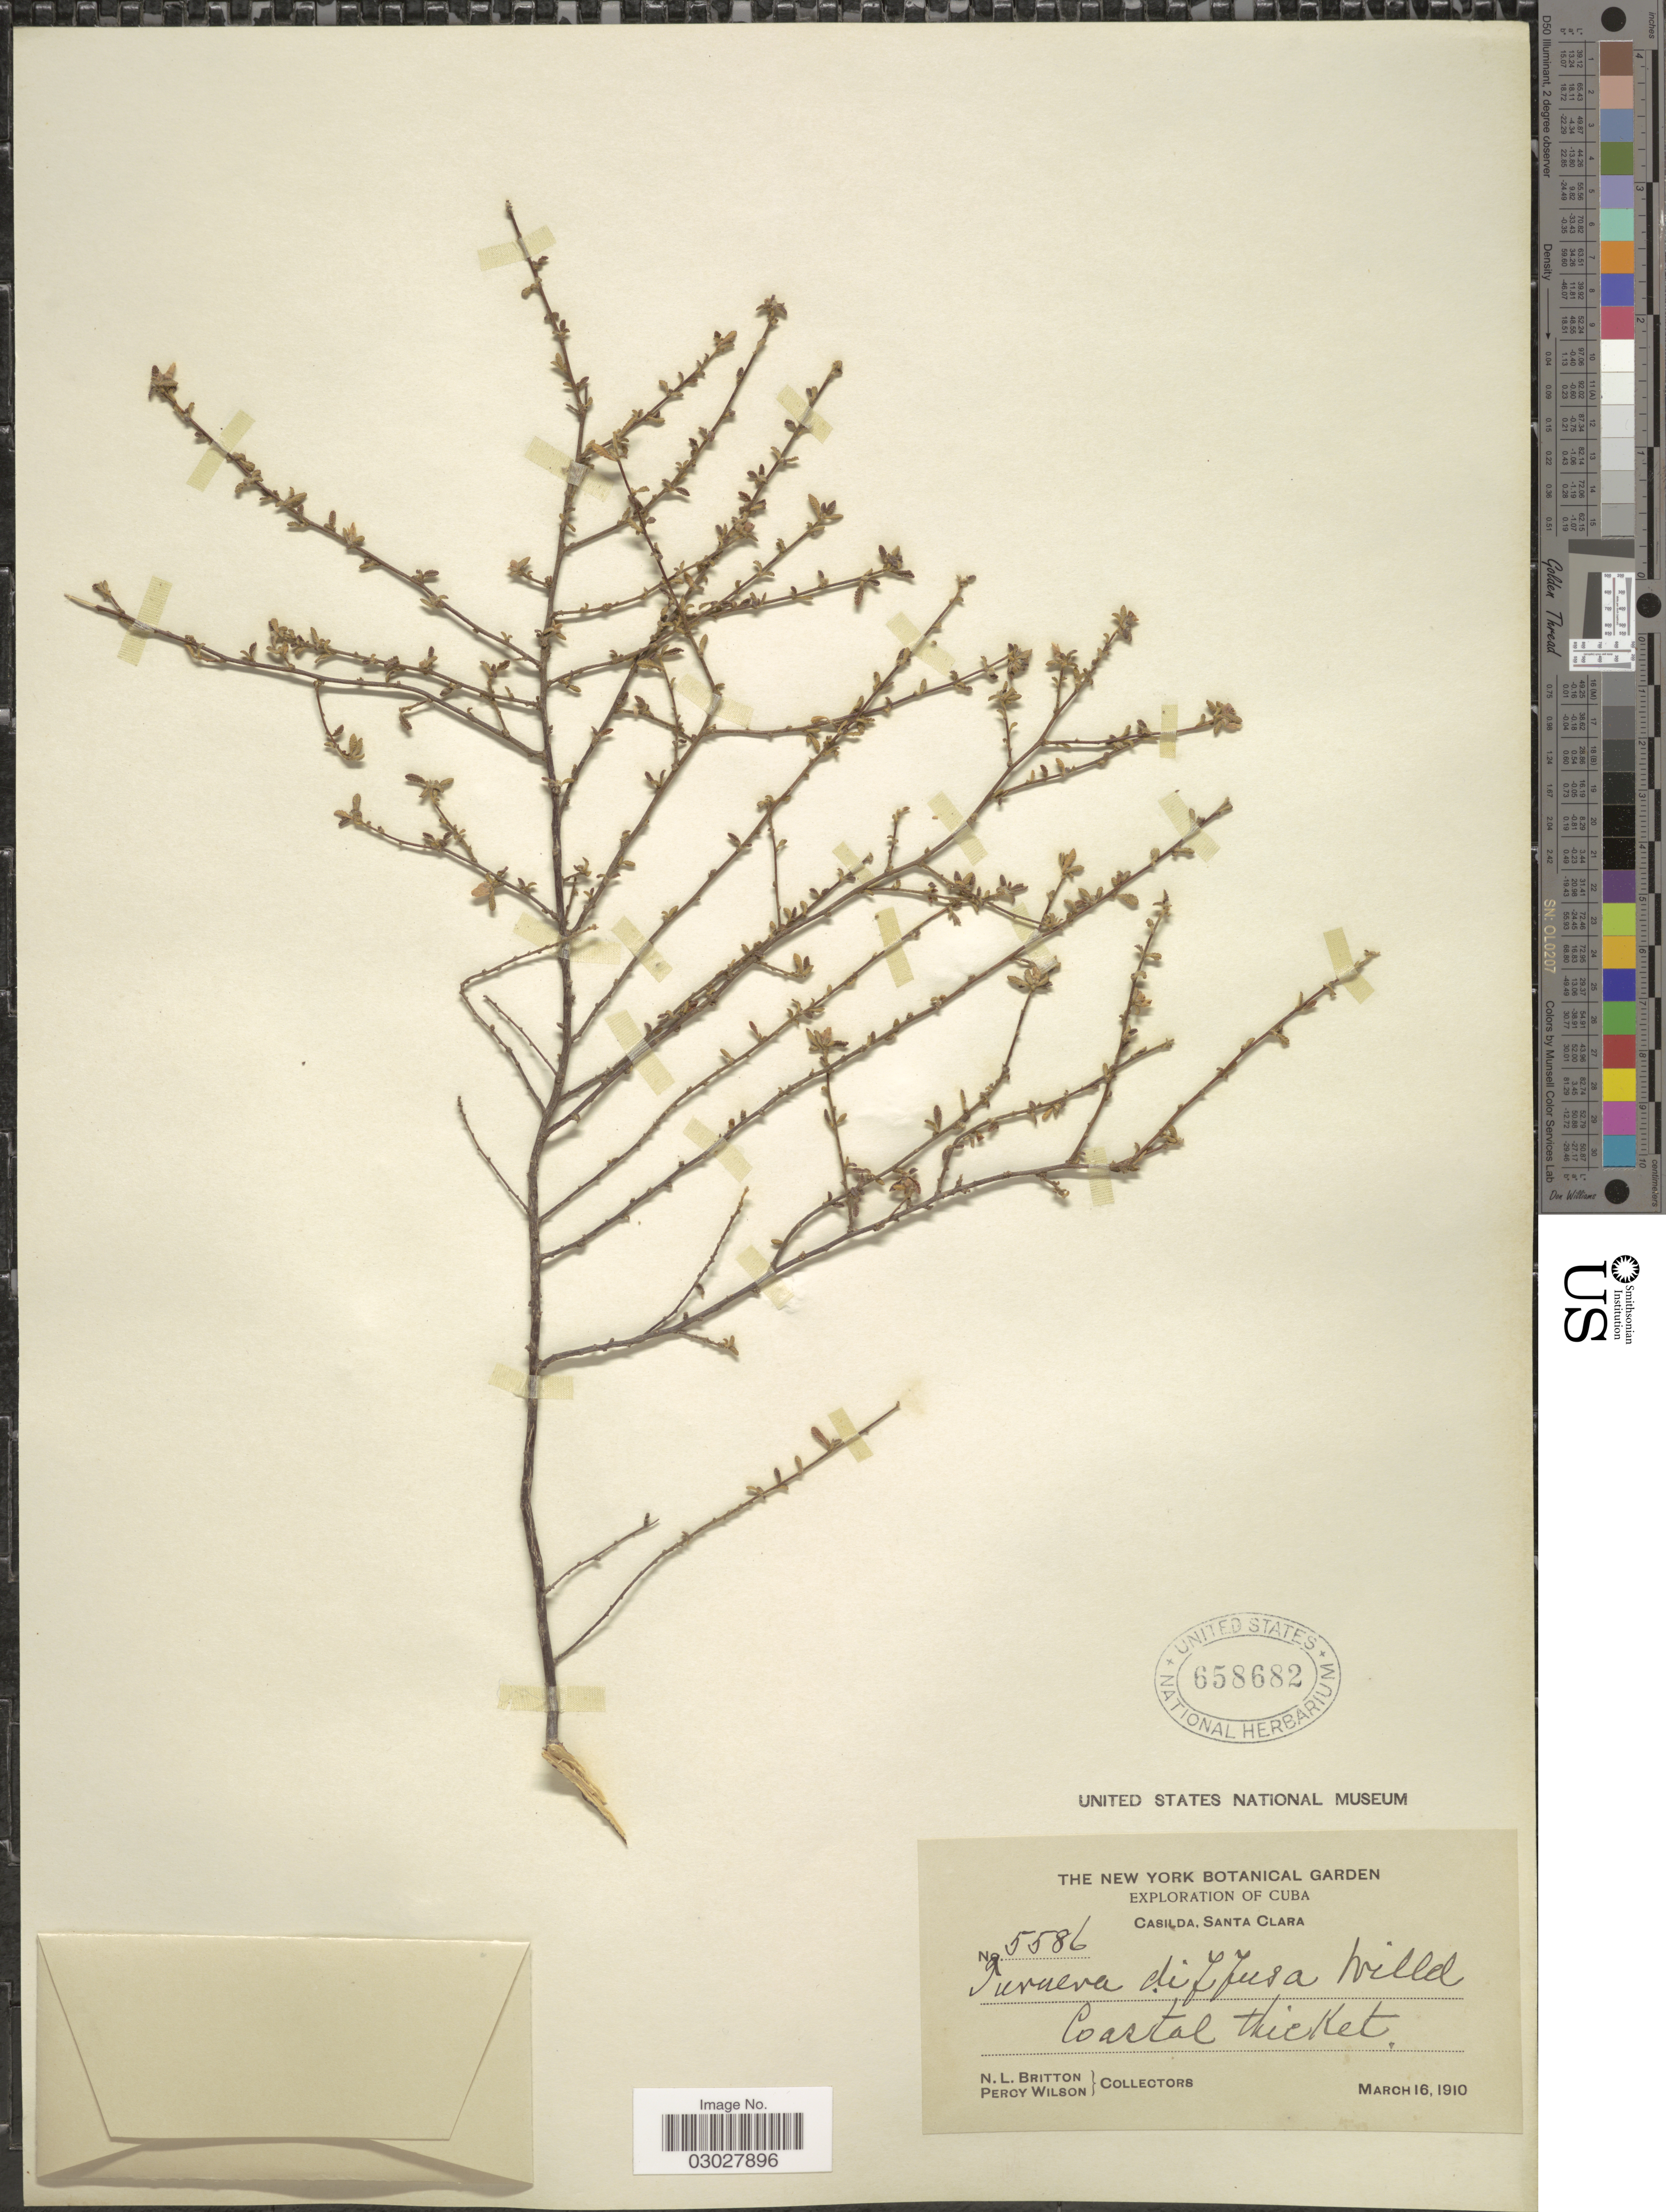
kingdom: Plantae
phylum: Tracheophyta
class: Magnoliopsida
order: Malpighiales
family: Turneraceae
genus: Turnera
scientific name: Turnera diffusa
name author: Willd. ex Schult.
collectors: N. Britton & P. Wilson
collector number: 5586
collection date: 1910-03-16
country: Cuba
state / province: Las Villas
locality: Casilda, Santa Clara, Coastal thicket.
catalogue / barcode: US 658682